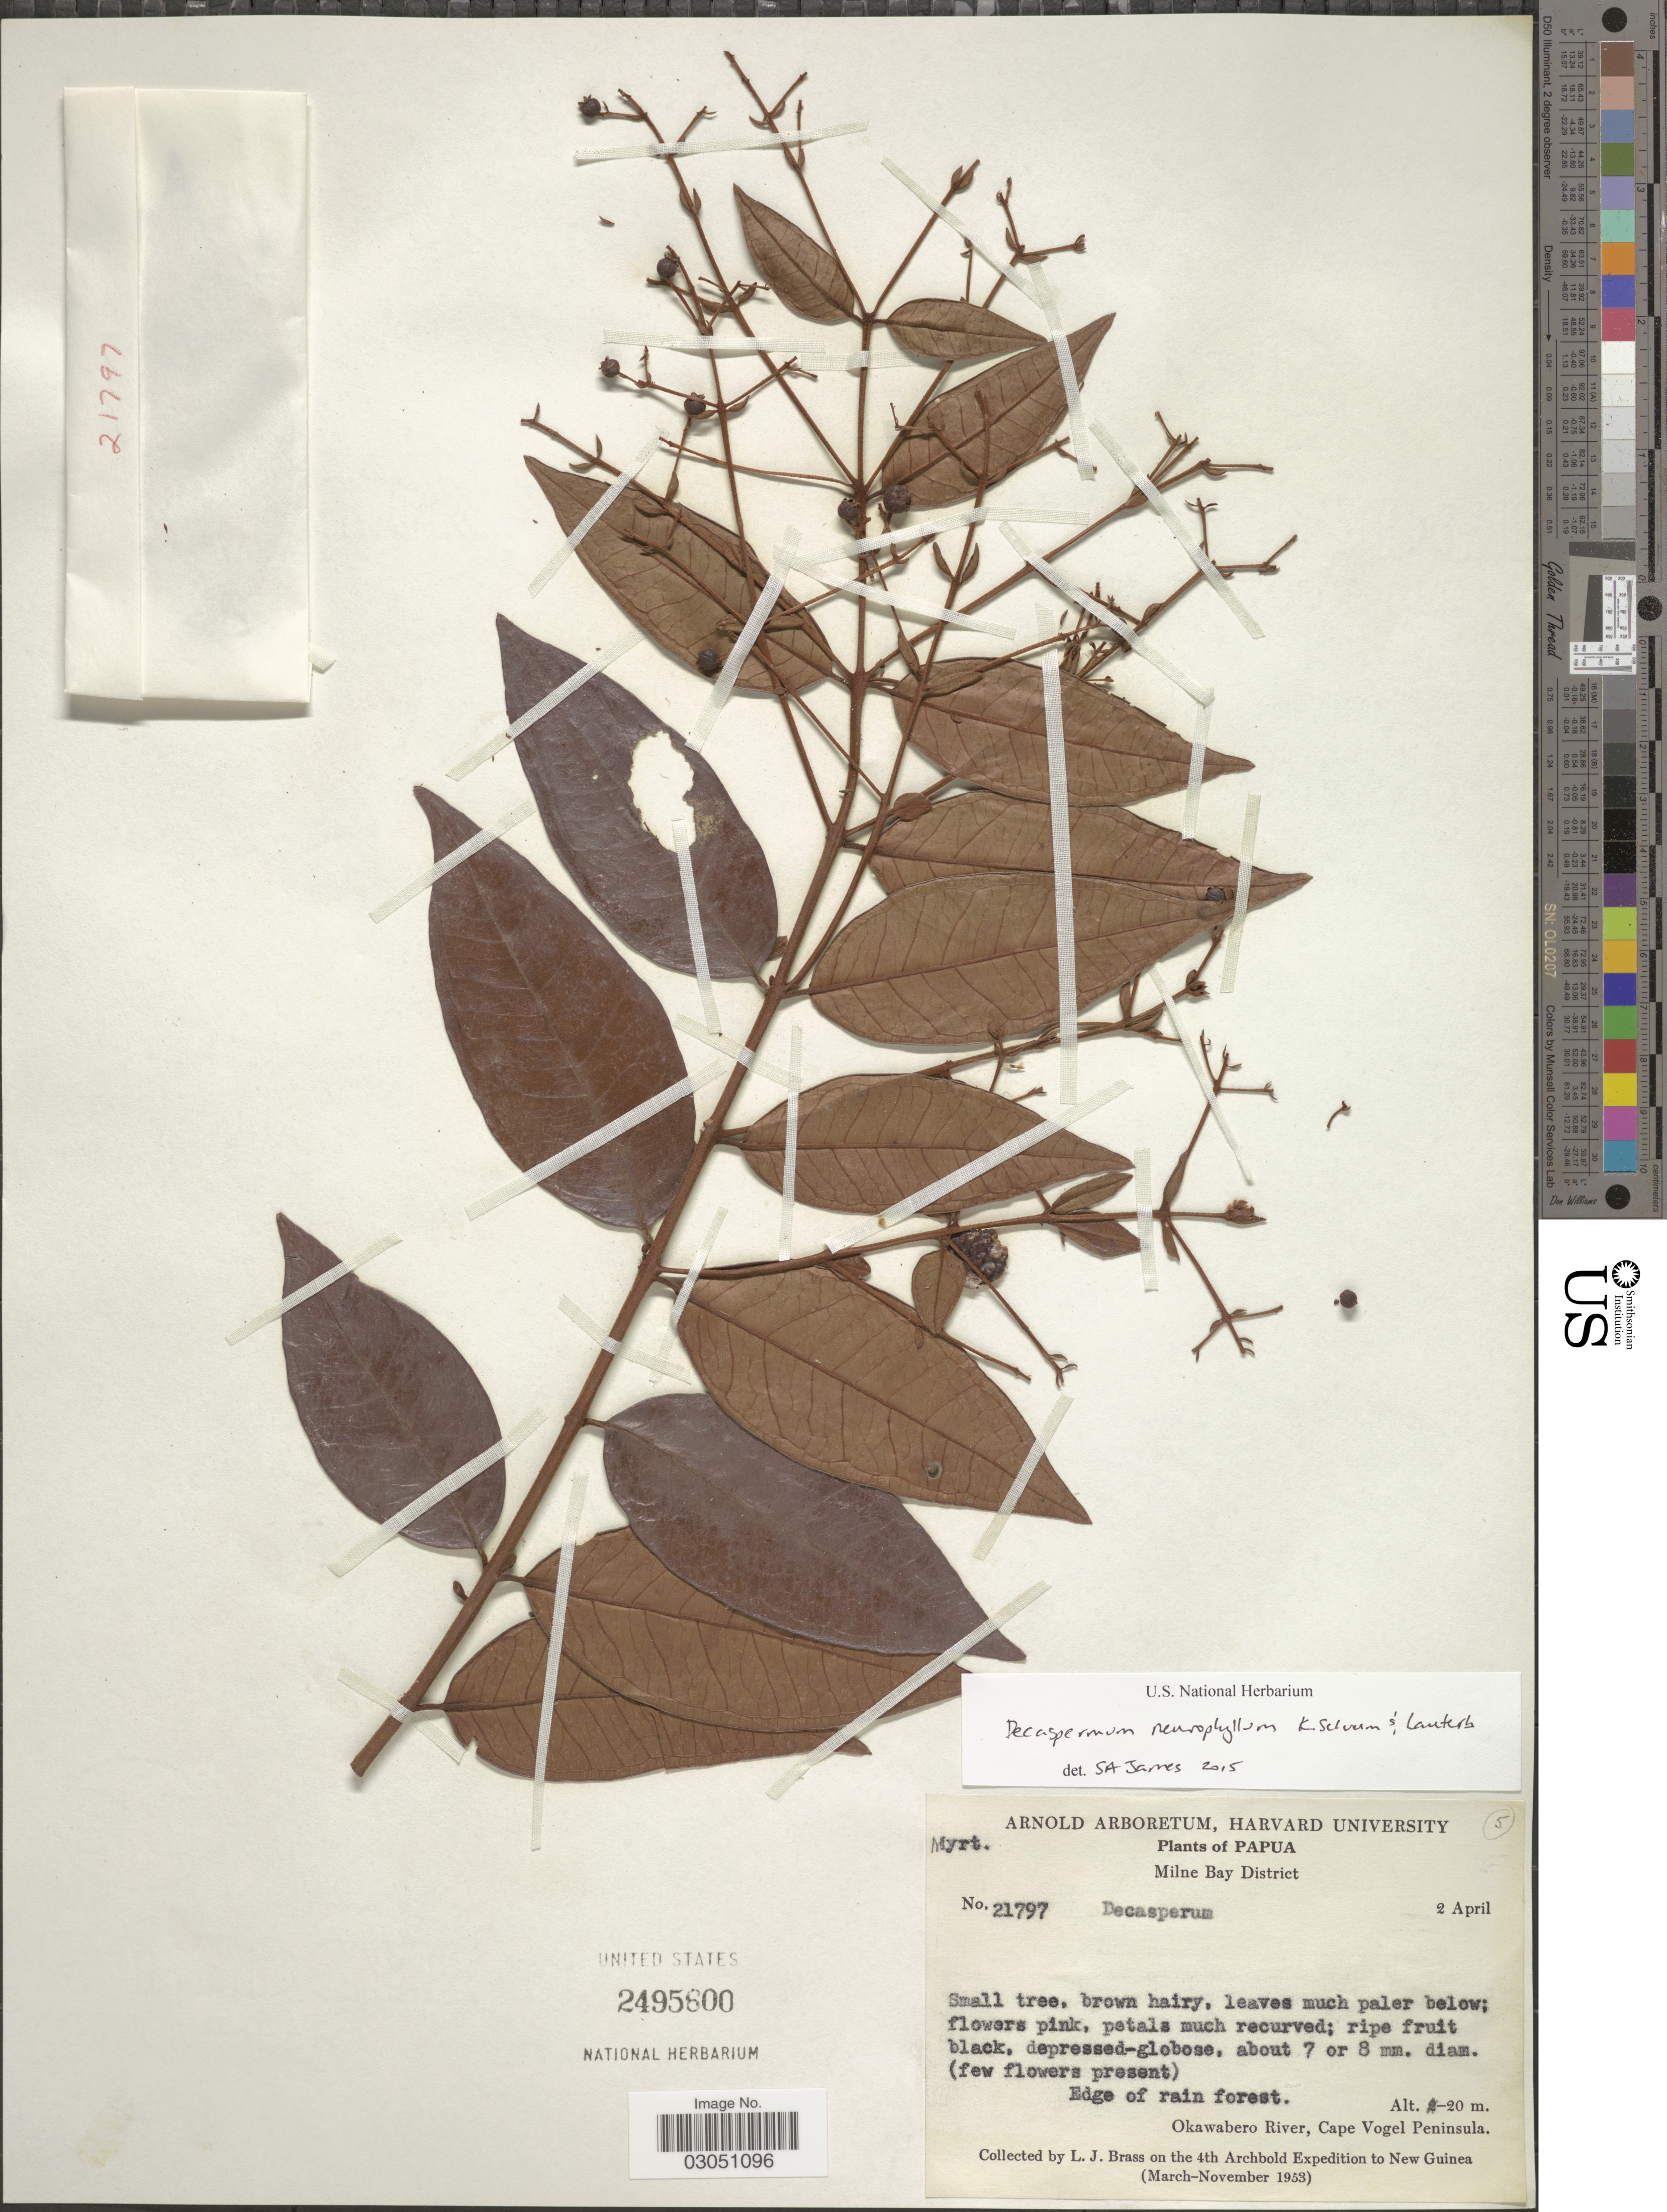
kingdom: Plantae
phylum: Tracheophyta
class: Magnoliopsida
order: Myrtales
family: Myrtaceae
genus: Decaspermum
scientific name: Decaspermum neurophyllum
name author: K. Schum. & Lauterb.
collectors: L. J. Brass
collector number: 21797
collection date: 1953-04-02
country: Papua New Guinea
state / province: Milne Bay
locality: Papua. Milne Bay District. Edge of rain forest. Okawabero River, Cape Vogel Peninsula. New Guinea.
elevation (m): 20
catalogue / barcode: US 2495800